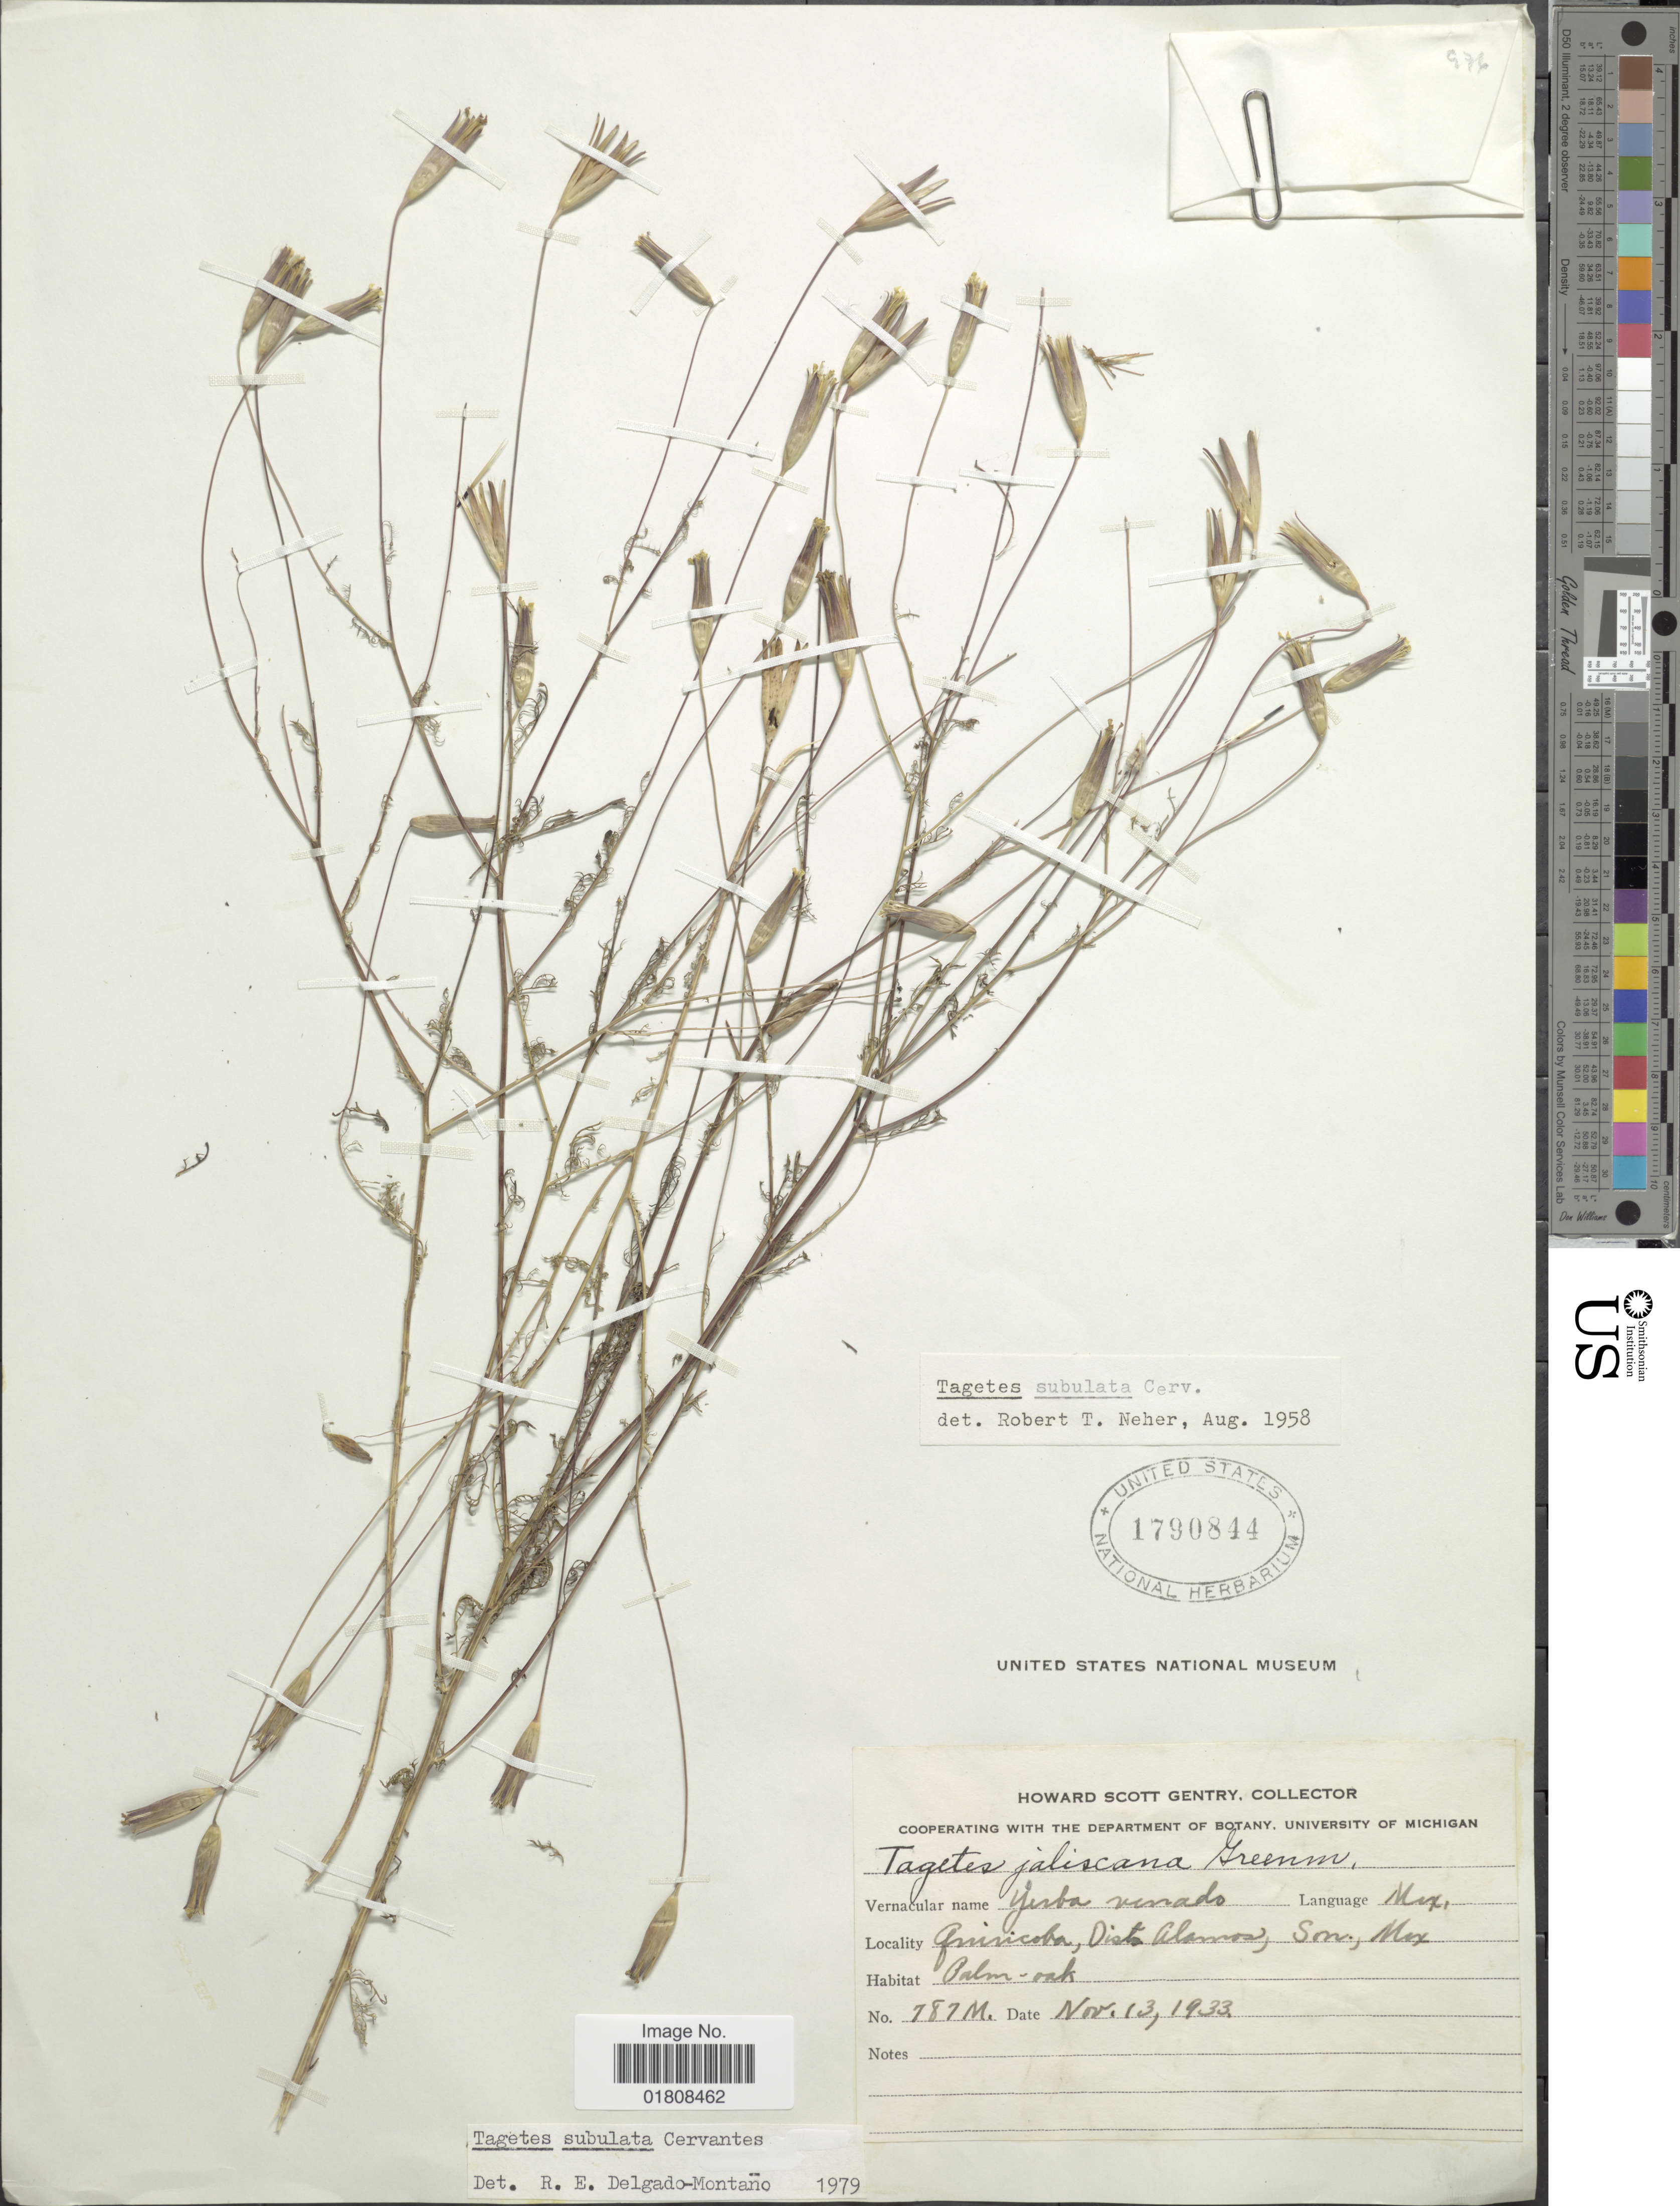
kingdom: Plantae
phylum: Tracheophyta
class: Magnoliopsida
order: Asterales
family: Asteraceae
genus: Tagetes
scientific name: Tagetes subulata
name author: Cerv.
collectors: H. S. Gentry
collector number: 787 M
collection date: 1933-11-13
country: Mexico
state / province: Sonora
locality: Quiricoba, Dist. Alamos, Son., Mex.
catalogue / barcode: US 1790844